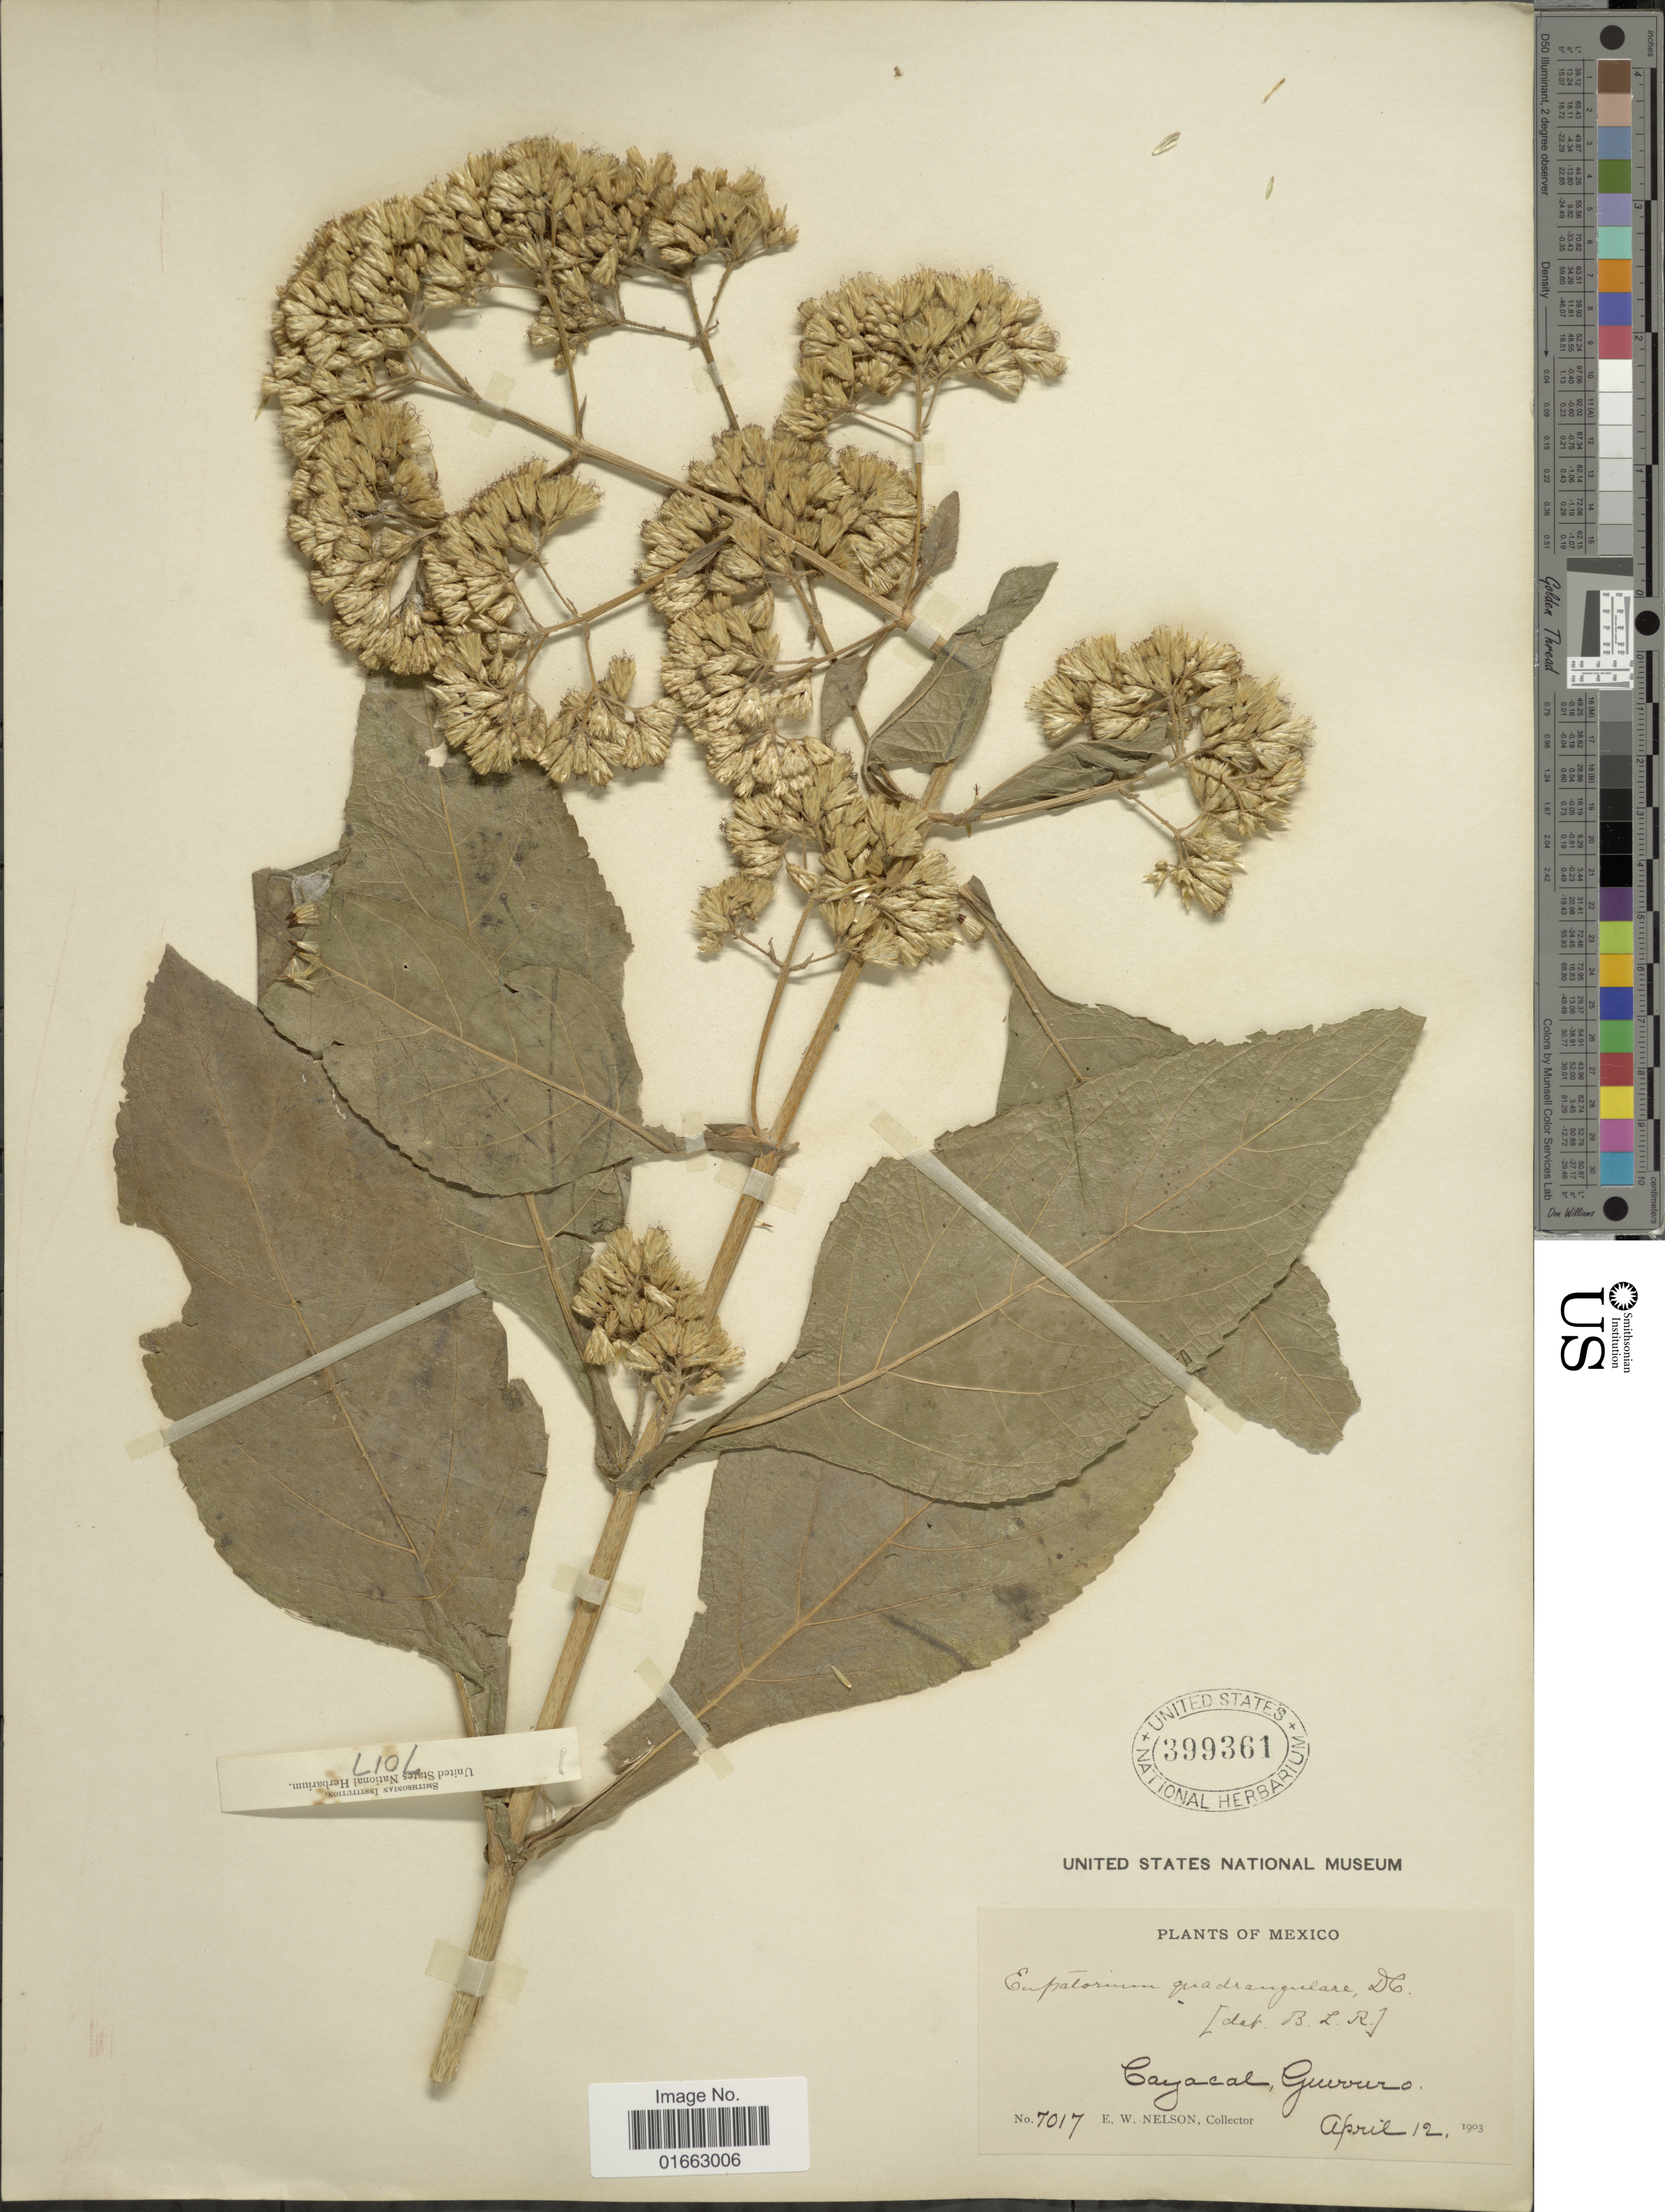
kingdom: Plantae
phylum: Tracheophyta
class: Magnoliopsida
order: Asterales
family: Asteraceae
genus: Critonia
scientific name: Critonia quadrangularis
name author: (DC.) R.M. King & H. Rob.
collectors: E. W. Nelson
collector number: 7017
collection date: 1903-04-12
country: Mexico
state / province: Guerrero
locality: Cayacal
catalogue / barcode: US 399361